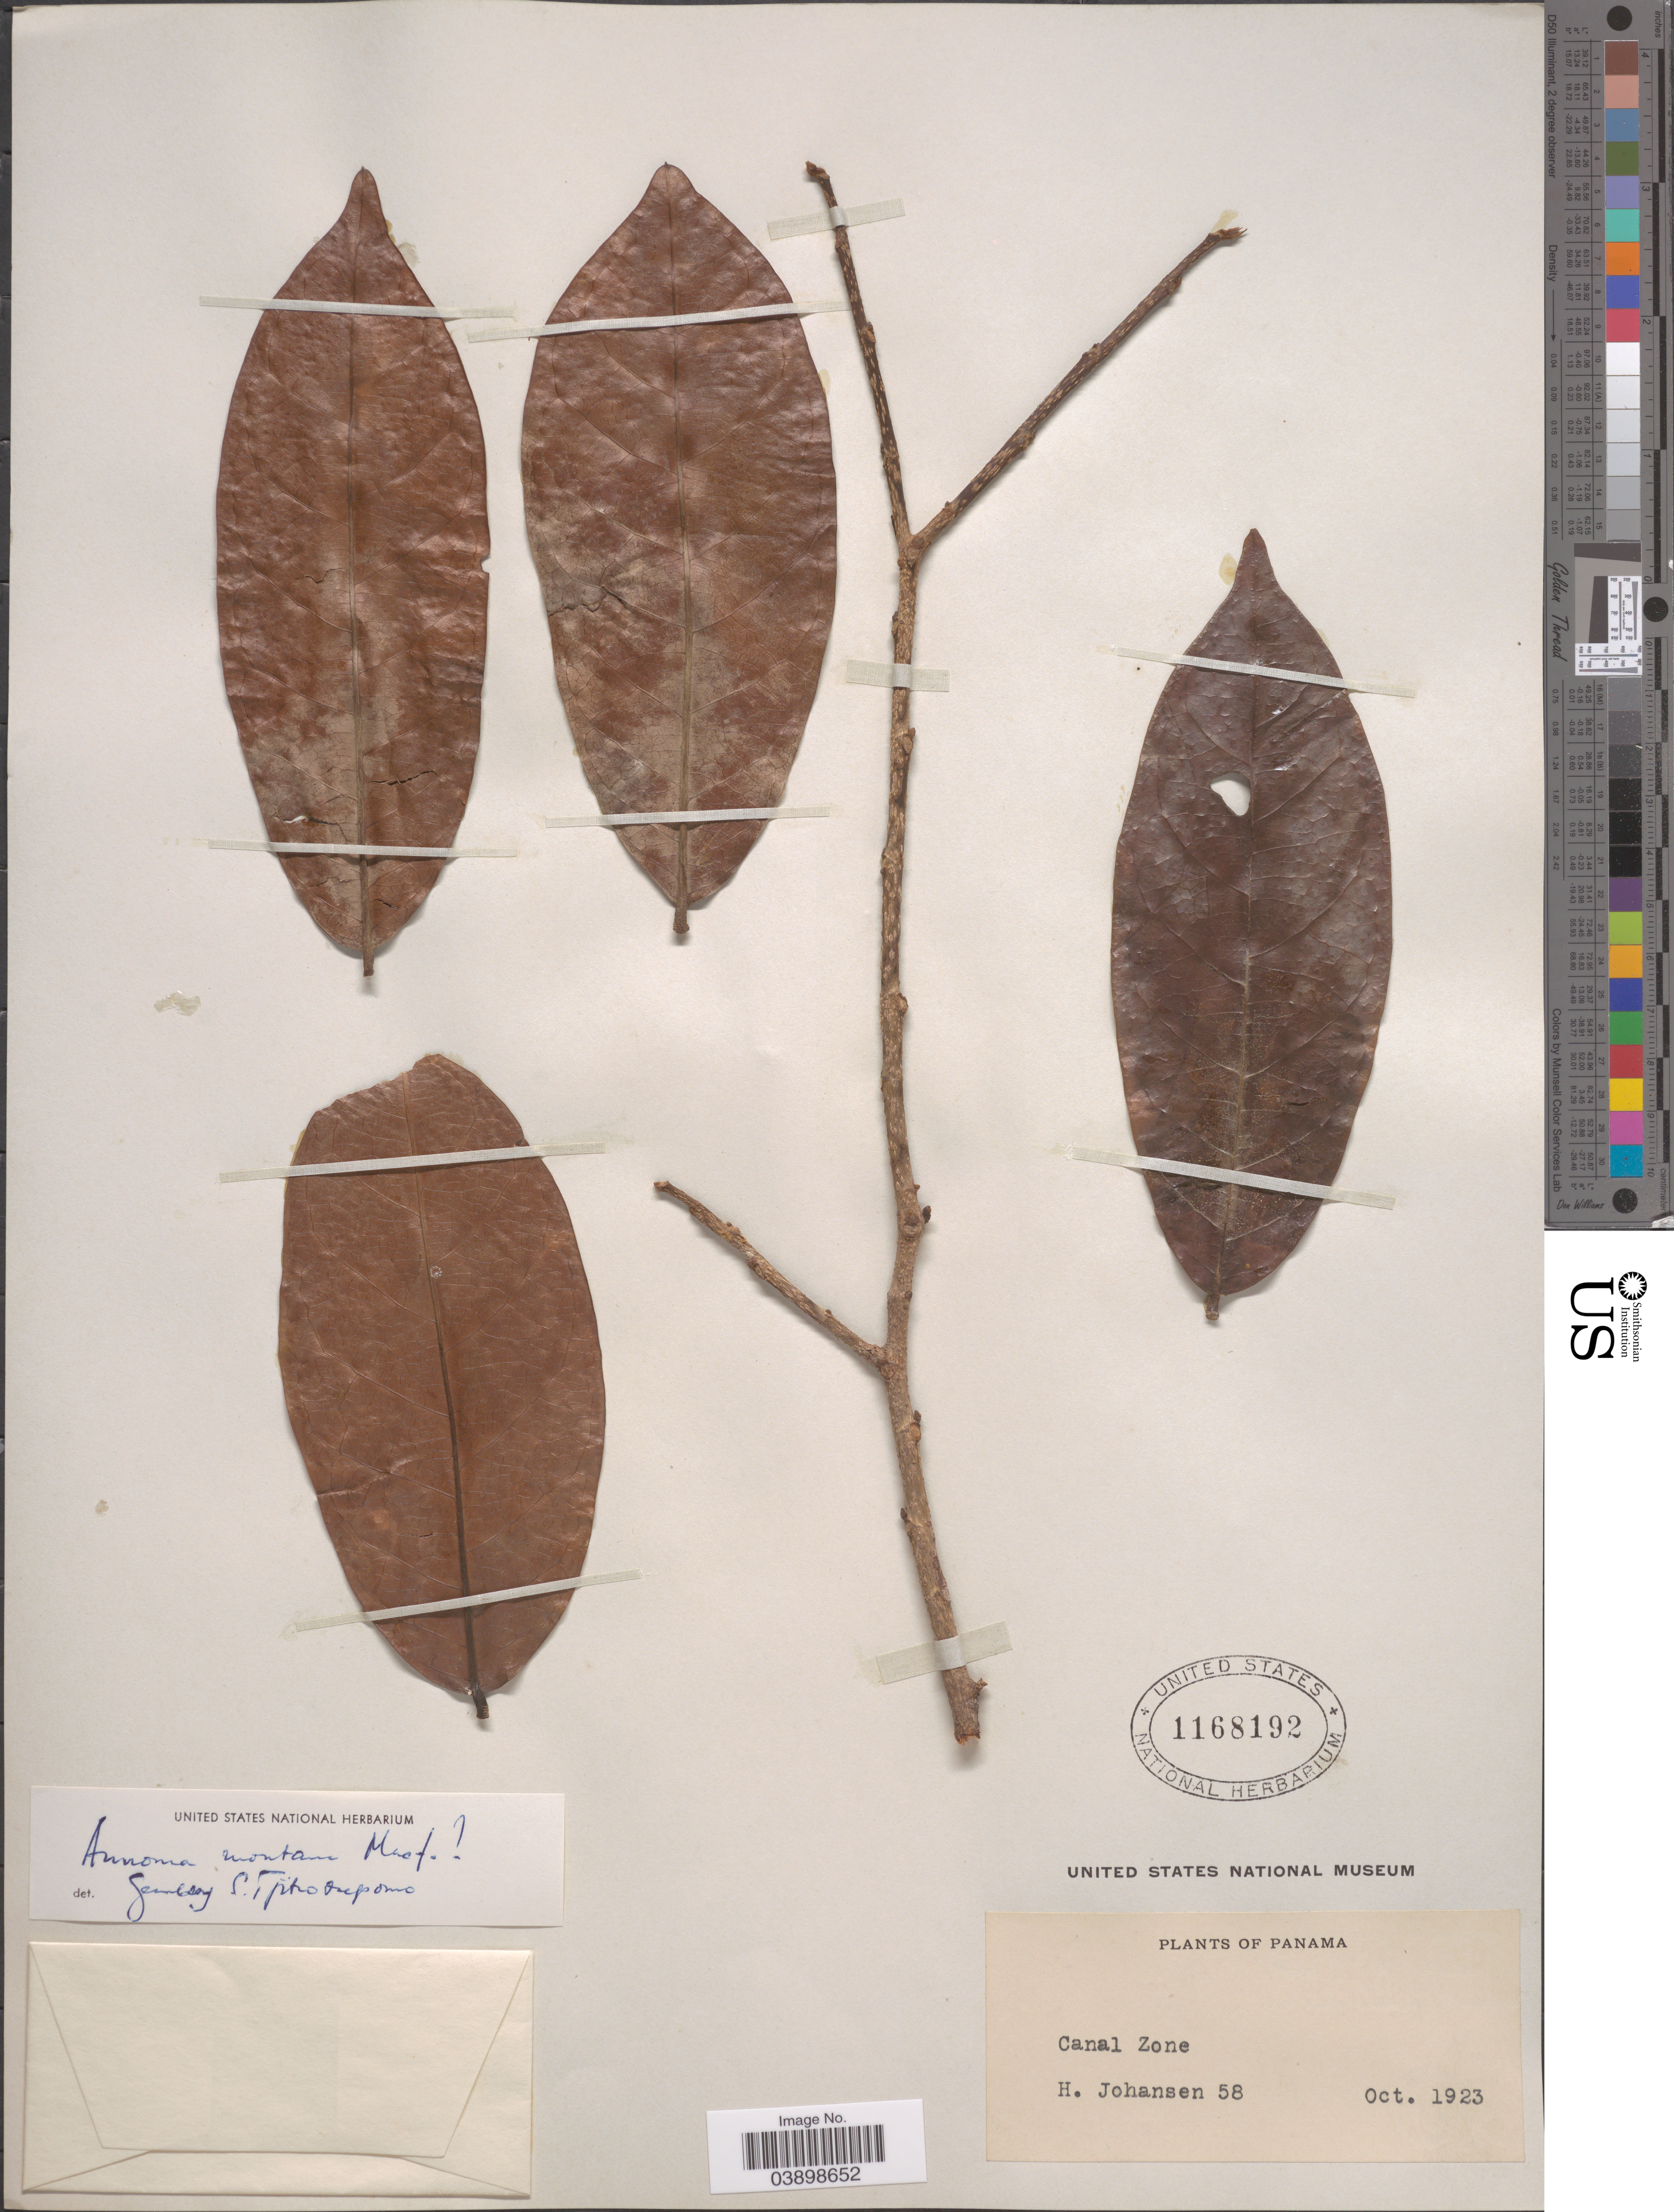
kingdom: Plantae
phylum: Tracheophyta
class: Magnoliopsida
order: Magnoliales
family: Annonaceae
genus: Annona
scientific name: Annona marcgravii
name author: Mart.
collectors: H. Johansen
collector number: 58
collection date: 1923-10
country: Panama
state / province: Colón / Panamá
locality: Canal Zone.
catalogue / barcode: US 1168192